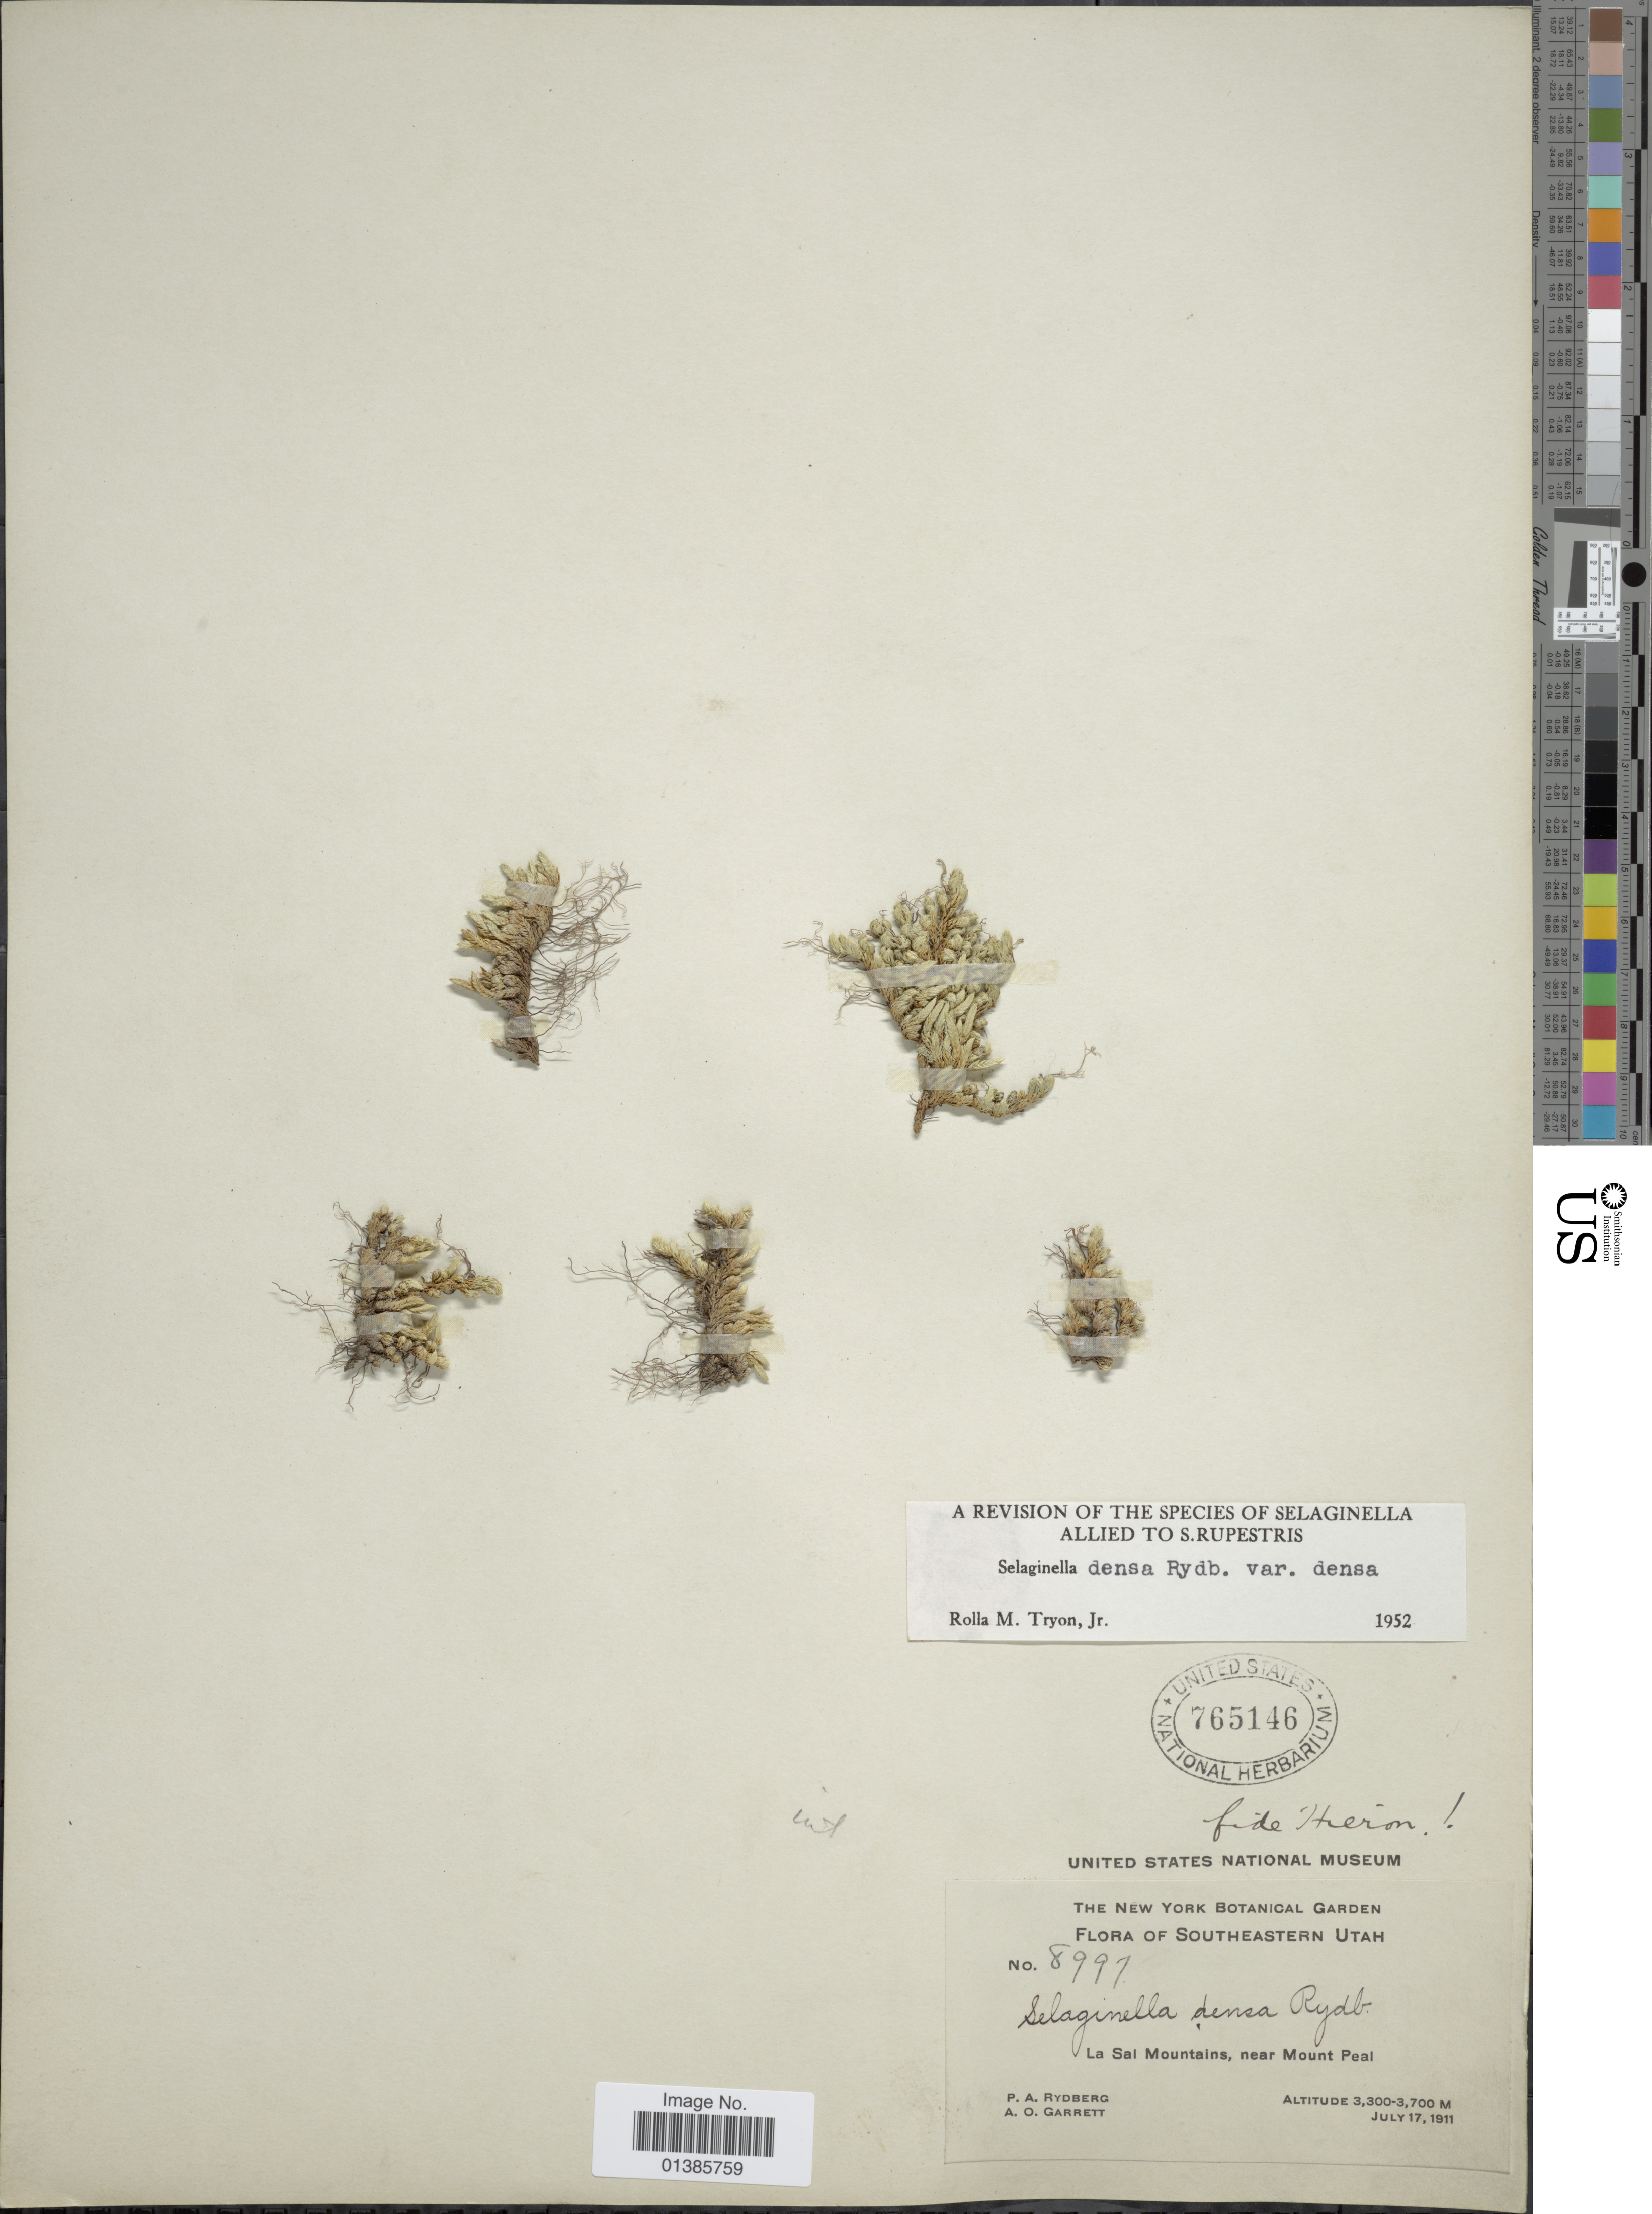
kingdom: Plantae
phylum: Tracheophyta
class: Lycopodiopsida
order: Selaginellales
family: Selaginellaceae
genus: Selaginella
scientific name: Selaginella densa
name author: Rydb.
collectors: P. A. Rydberg & A. O. Garrett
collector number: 8997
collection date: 1911-07-17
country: United States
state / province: Utah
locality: Southeastern Utah. La Sal Mountains, near Mount Peal.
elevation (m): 3300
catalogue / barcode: US 765146